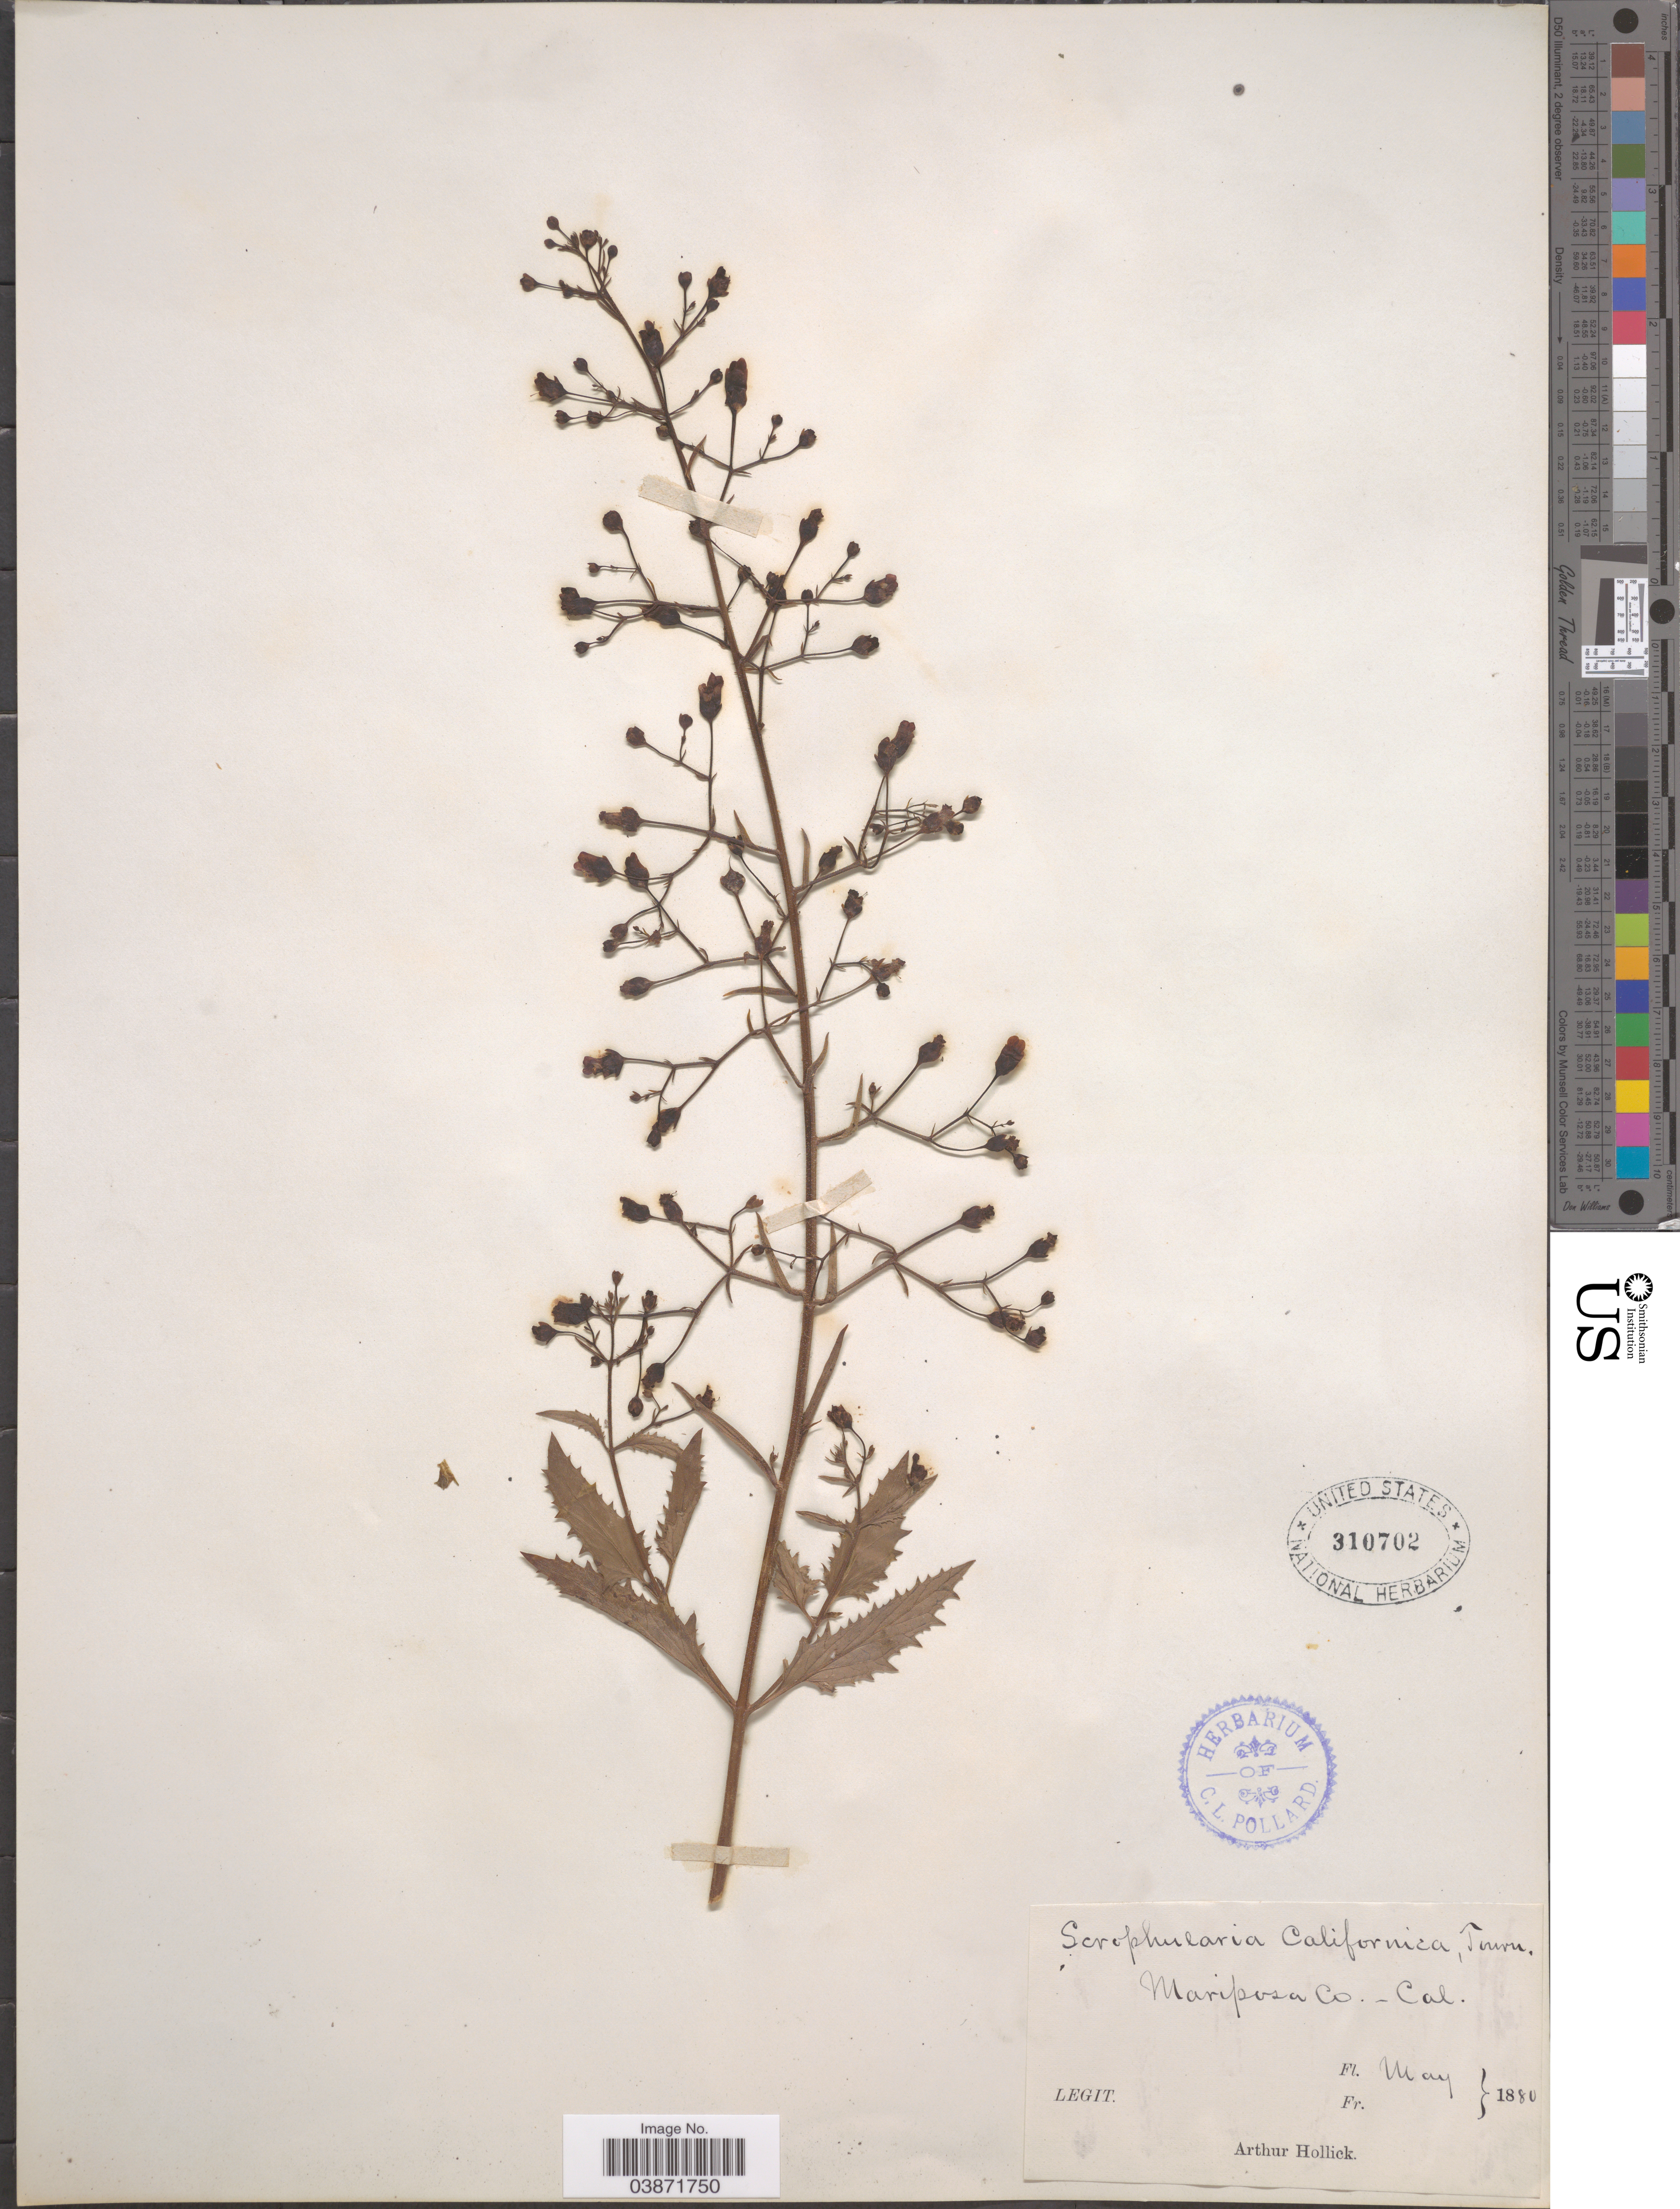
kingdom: Plantae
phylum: Tracheophyta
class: Magnoliopsida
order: Lamiales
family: Scrophulariaceae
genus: Scrophularia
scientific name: Scrophularia californica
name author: Cham. & Schltdl.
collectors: A. Hollick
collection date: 1880-05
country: United States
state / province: California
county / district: Mariposa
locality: Mariposa Co.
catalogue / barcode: US 310702